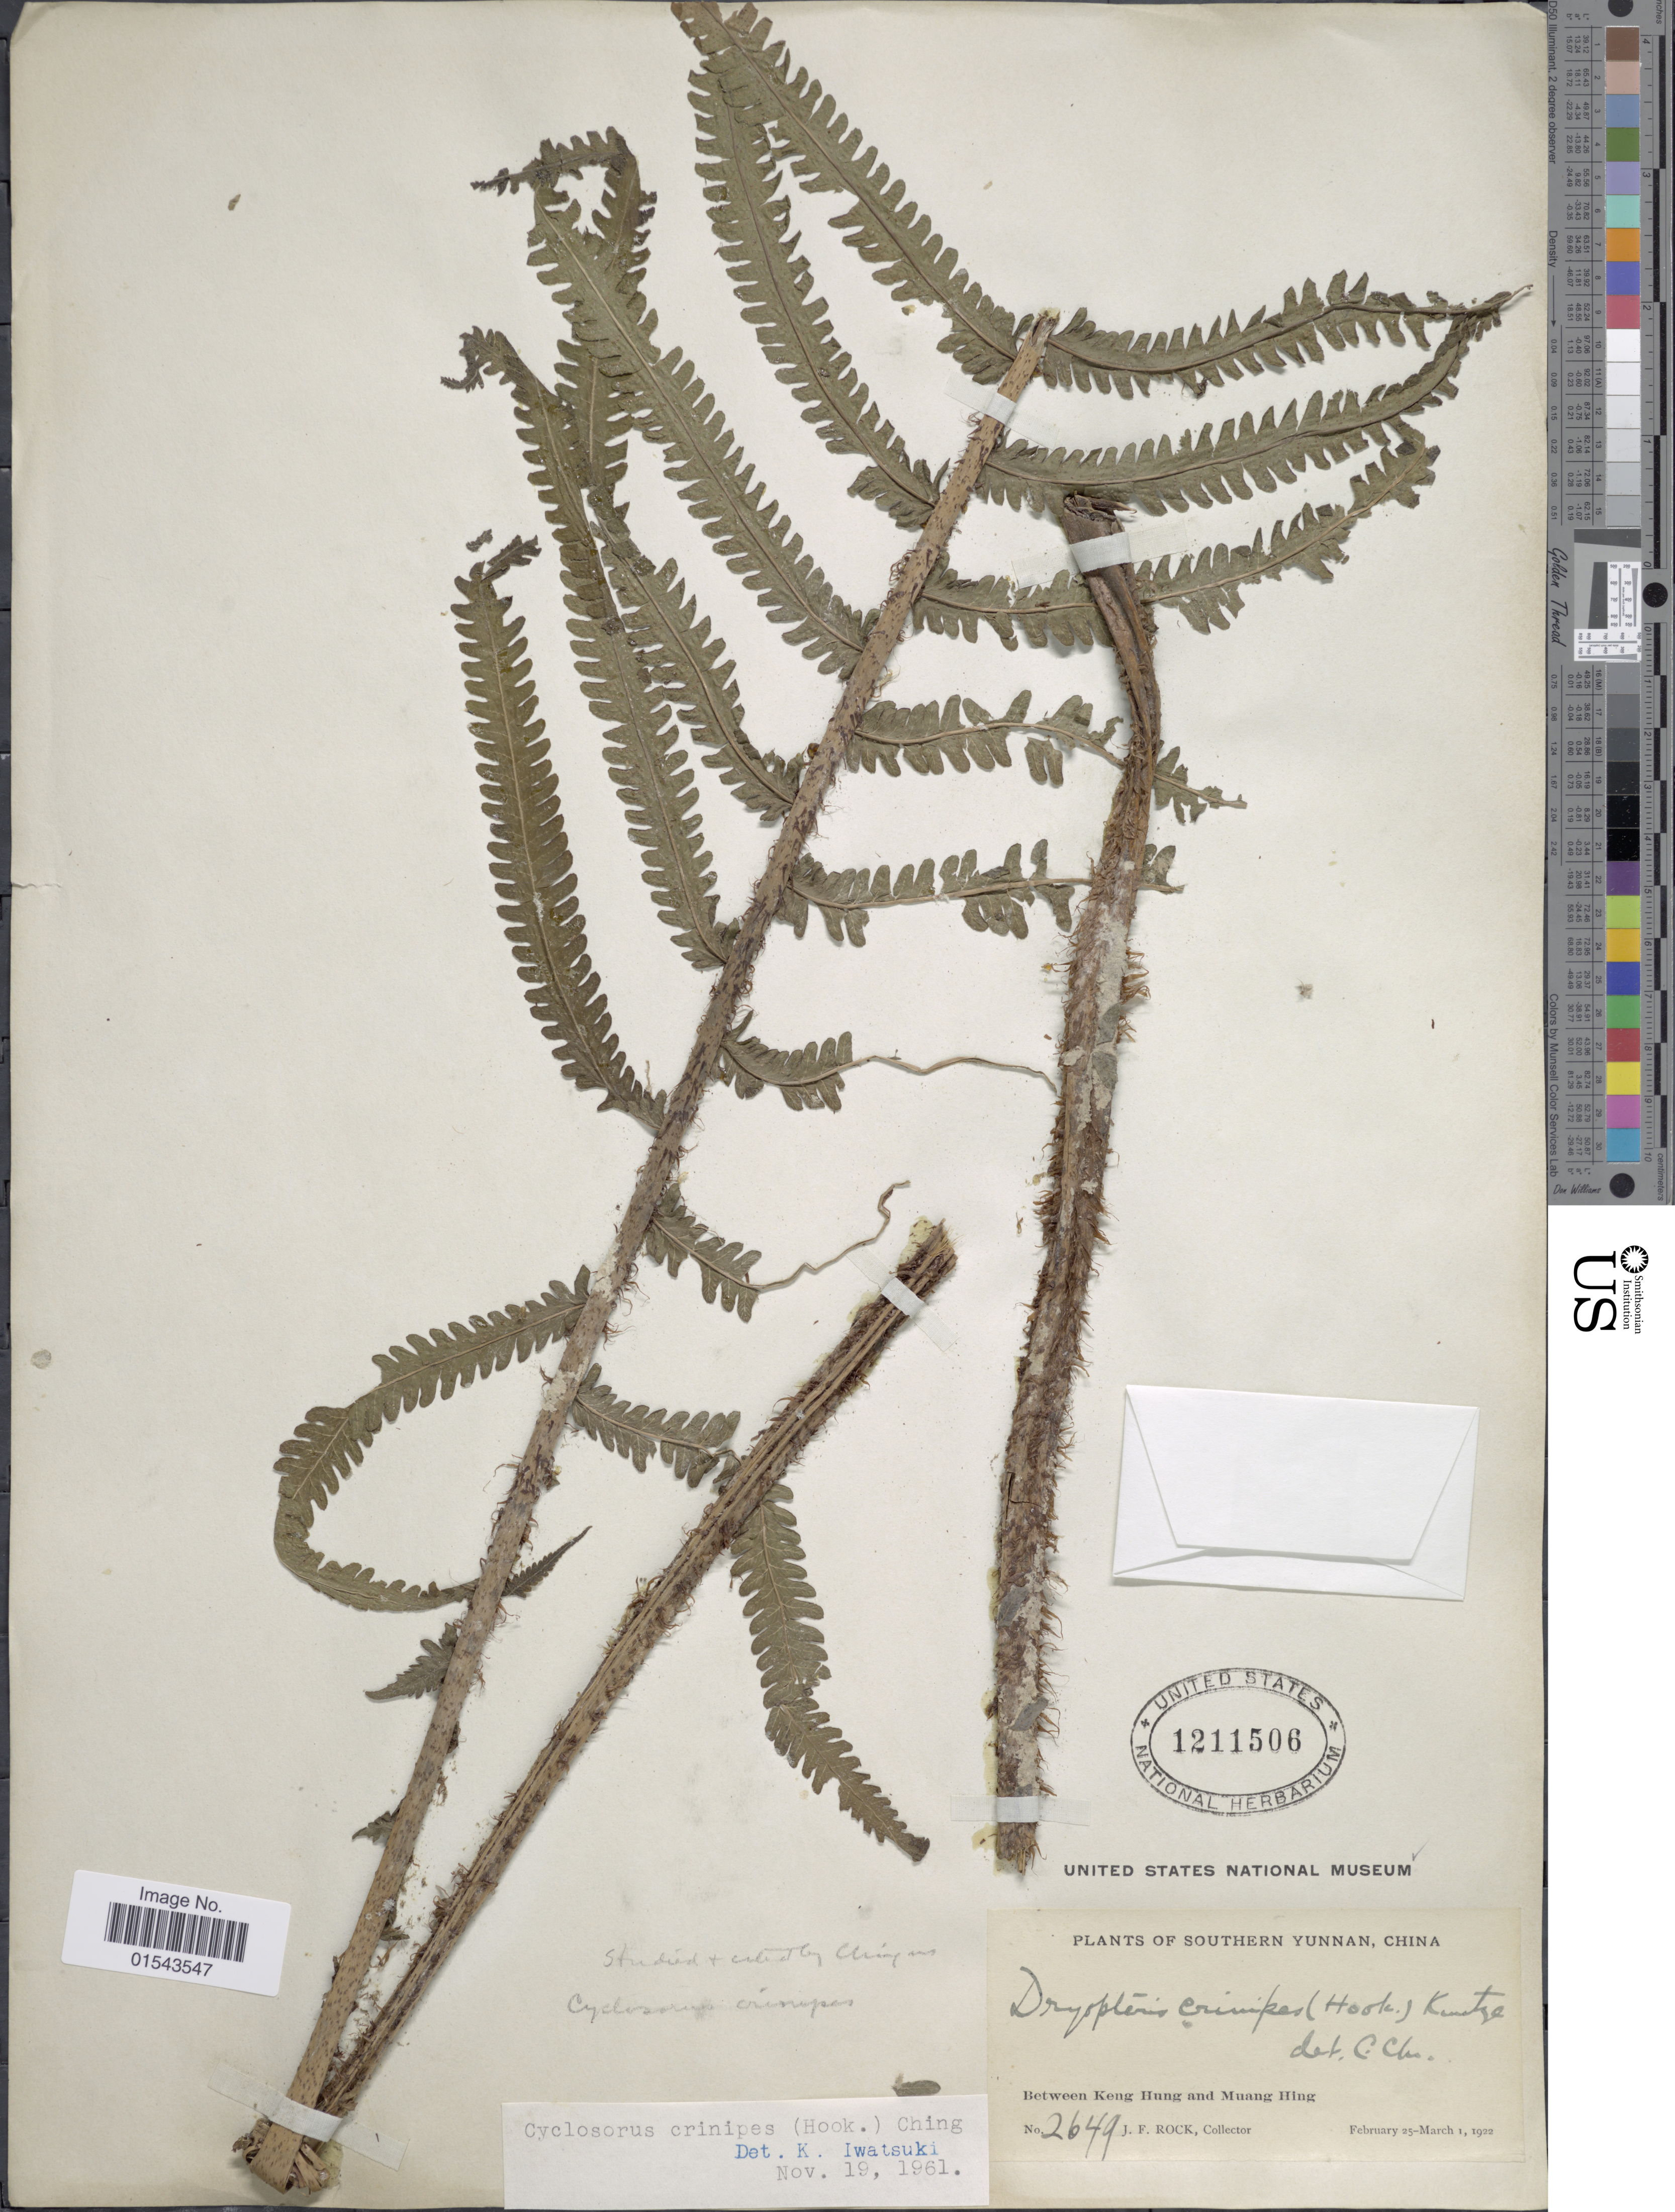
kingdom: Plantae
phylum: Tracheophyta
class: Polypodiopsida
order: Polypodiales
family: Thelypteridaceae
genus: Christella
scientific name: Christella crinipes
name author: (Hook.) Holttum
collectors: J. Rock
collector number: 2649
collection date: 1922-02-25/1922-03-01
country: China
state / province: Yunnan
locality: Yunnan, China. Between Keng Hung and Muang Hing.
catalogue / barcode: US 1211506